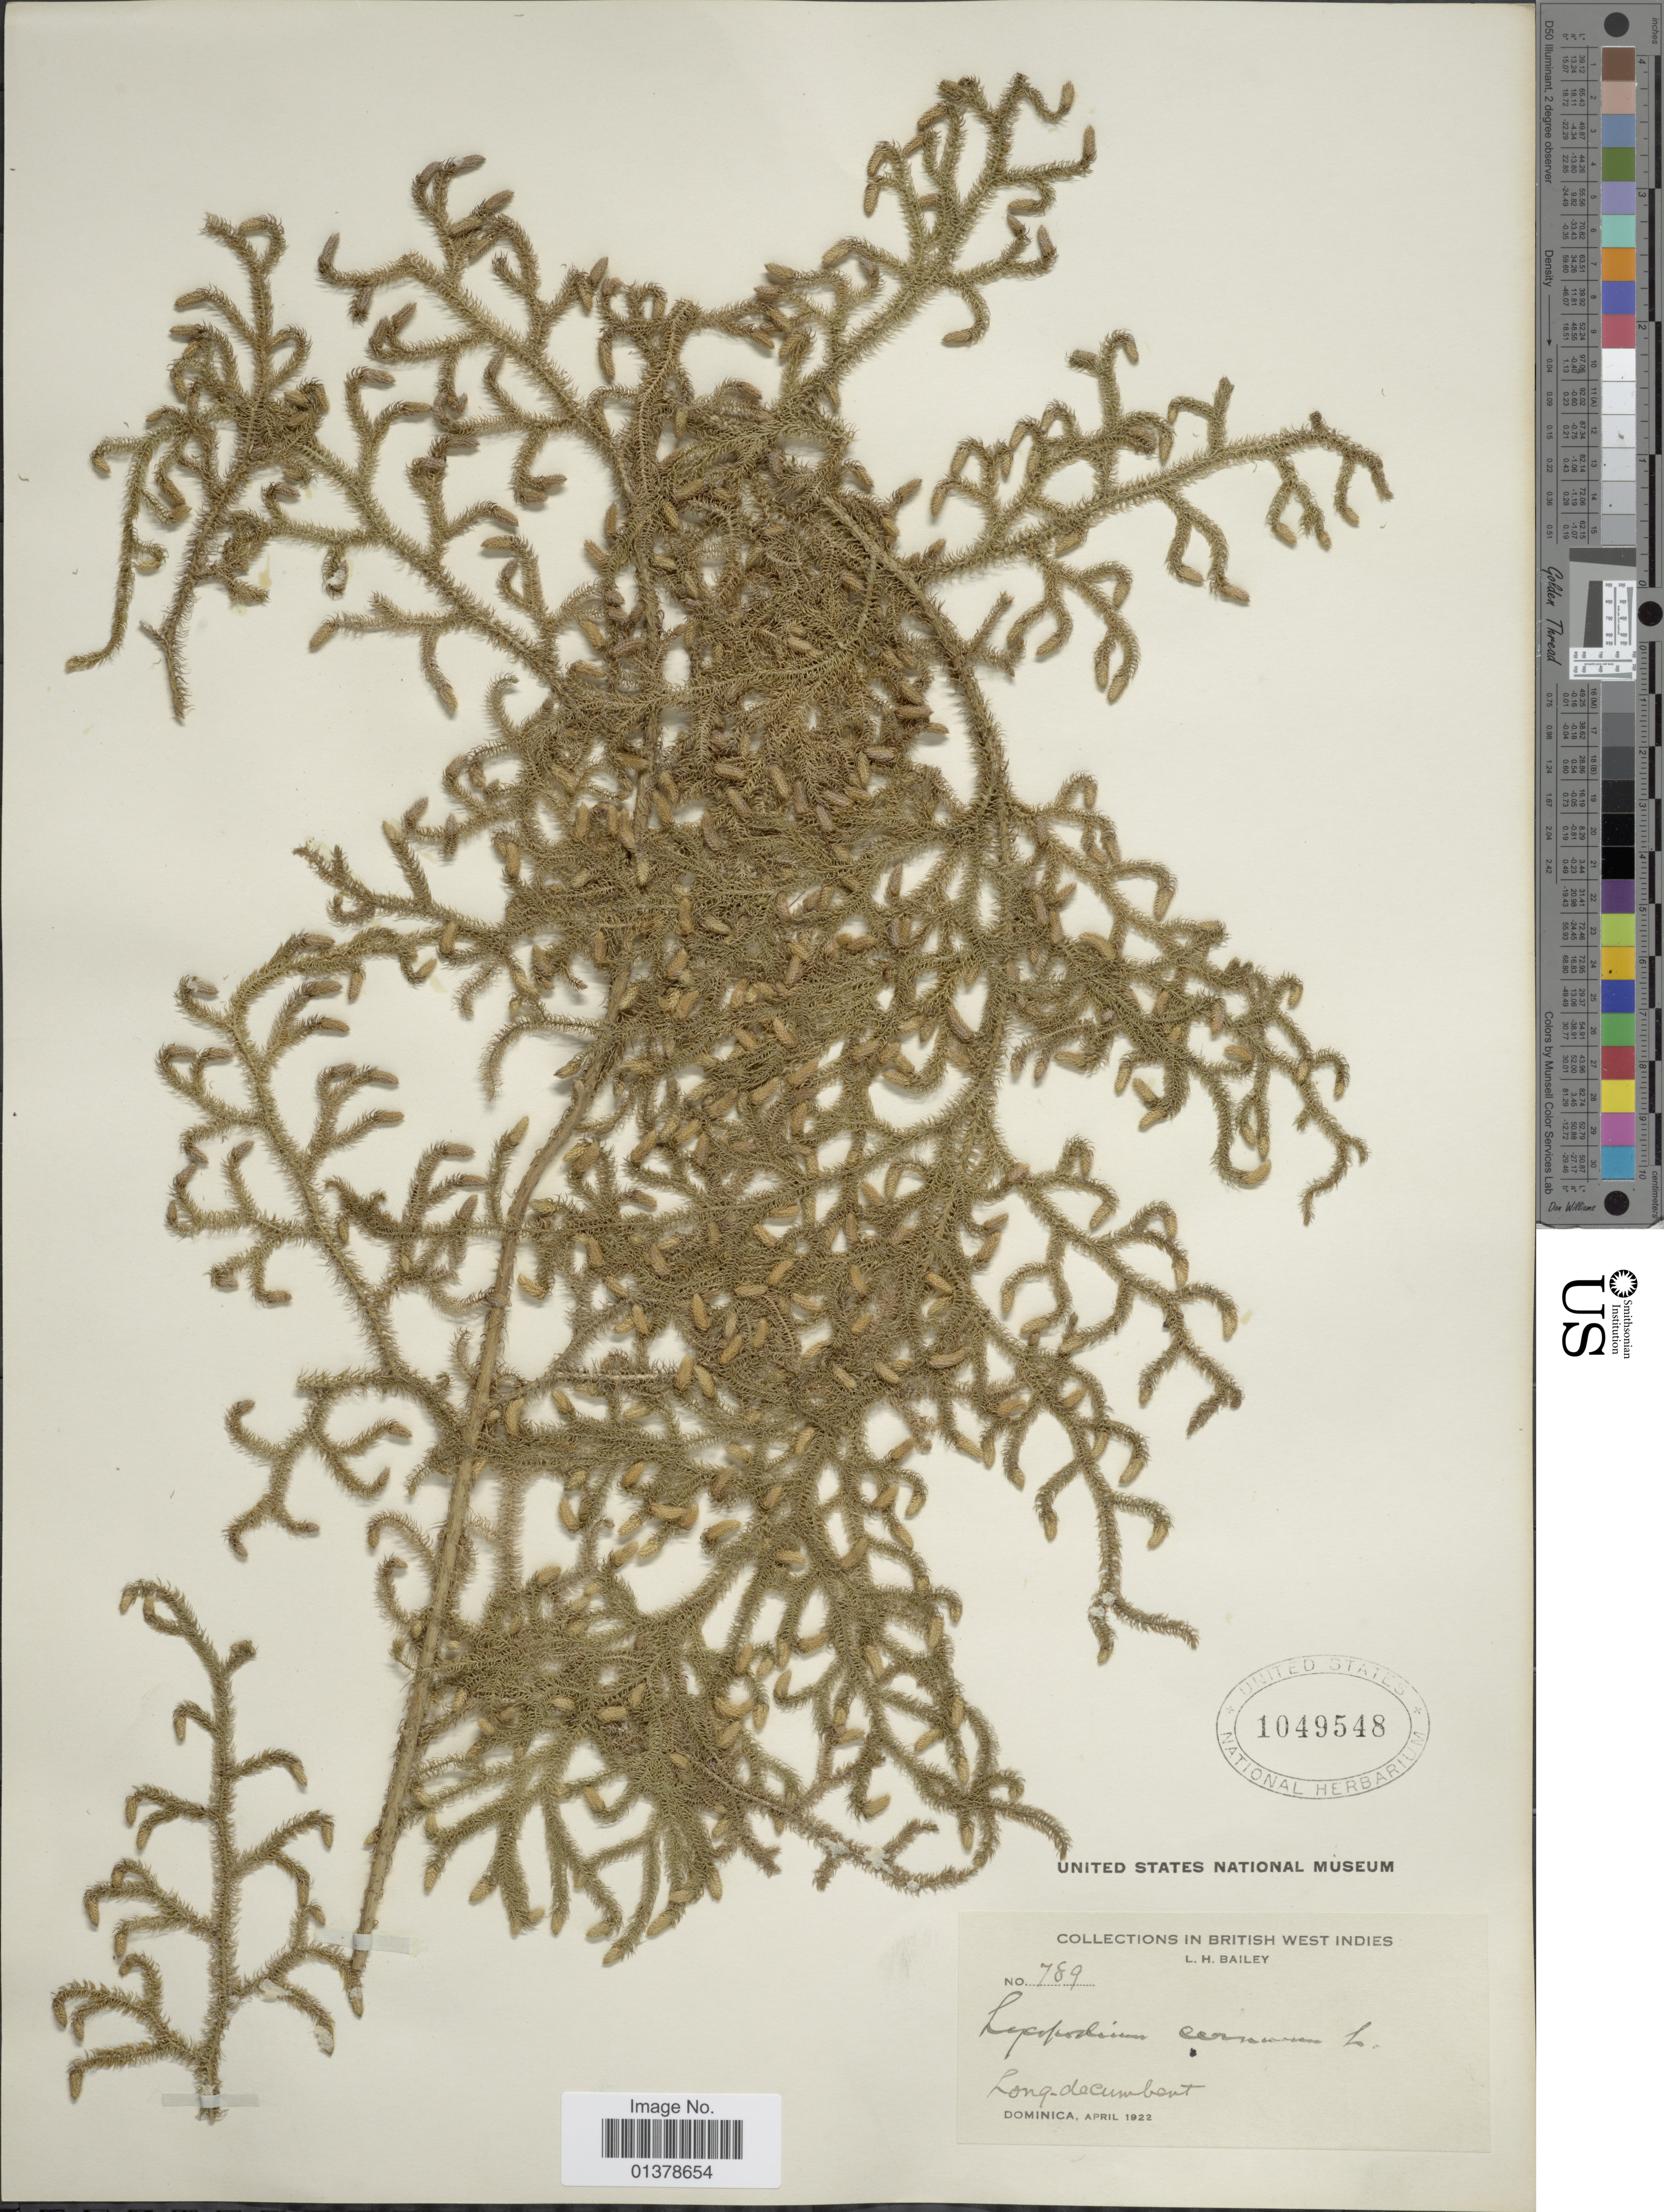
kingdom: Plantae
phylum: Tracheophyta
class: Lycopodiopsida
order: Lycopodiales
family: Lycopodiaceae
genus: Palhinhaea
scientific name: Palhinhaea cernua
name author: (L.) Vasc. & Franco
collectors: L. H. Bailey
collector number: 789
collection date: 1922-04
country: Dominica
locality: British West Indies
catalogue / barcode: US 1049548